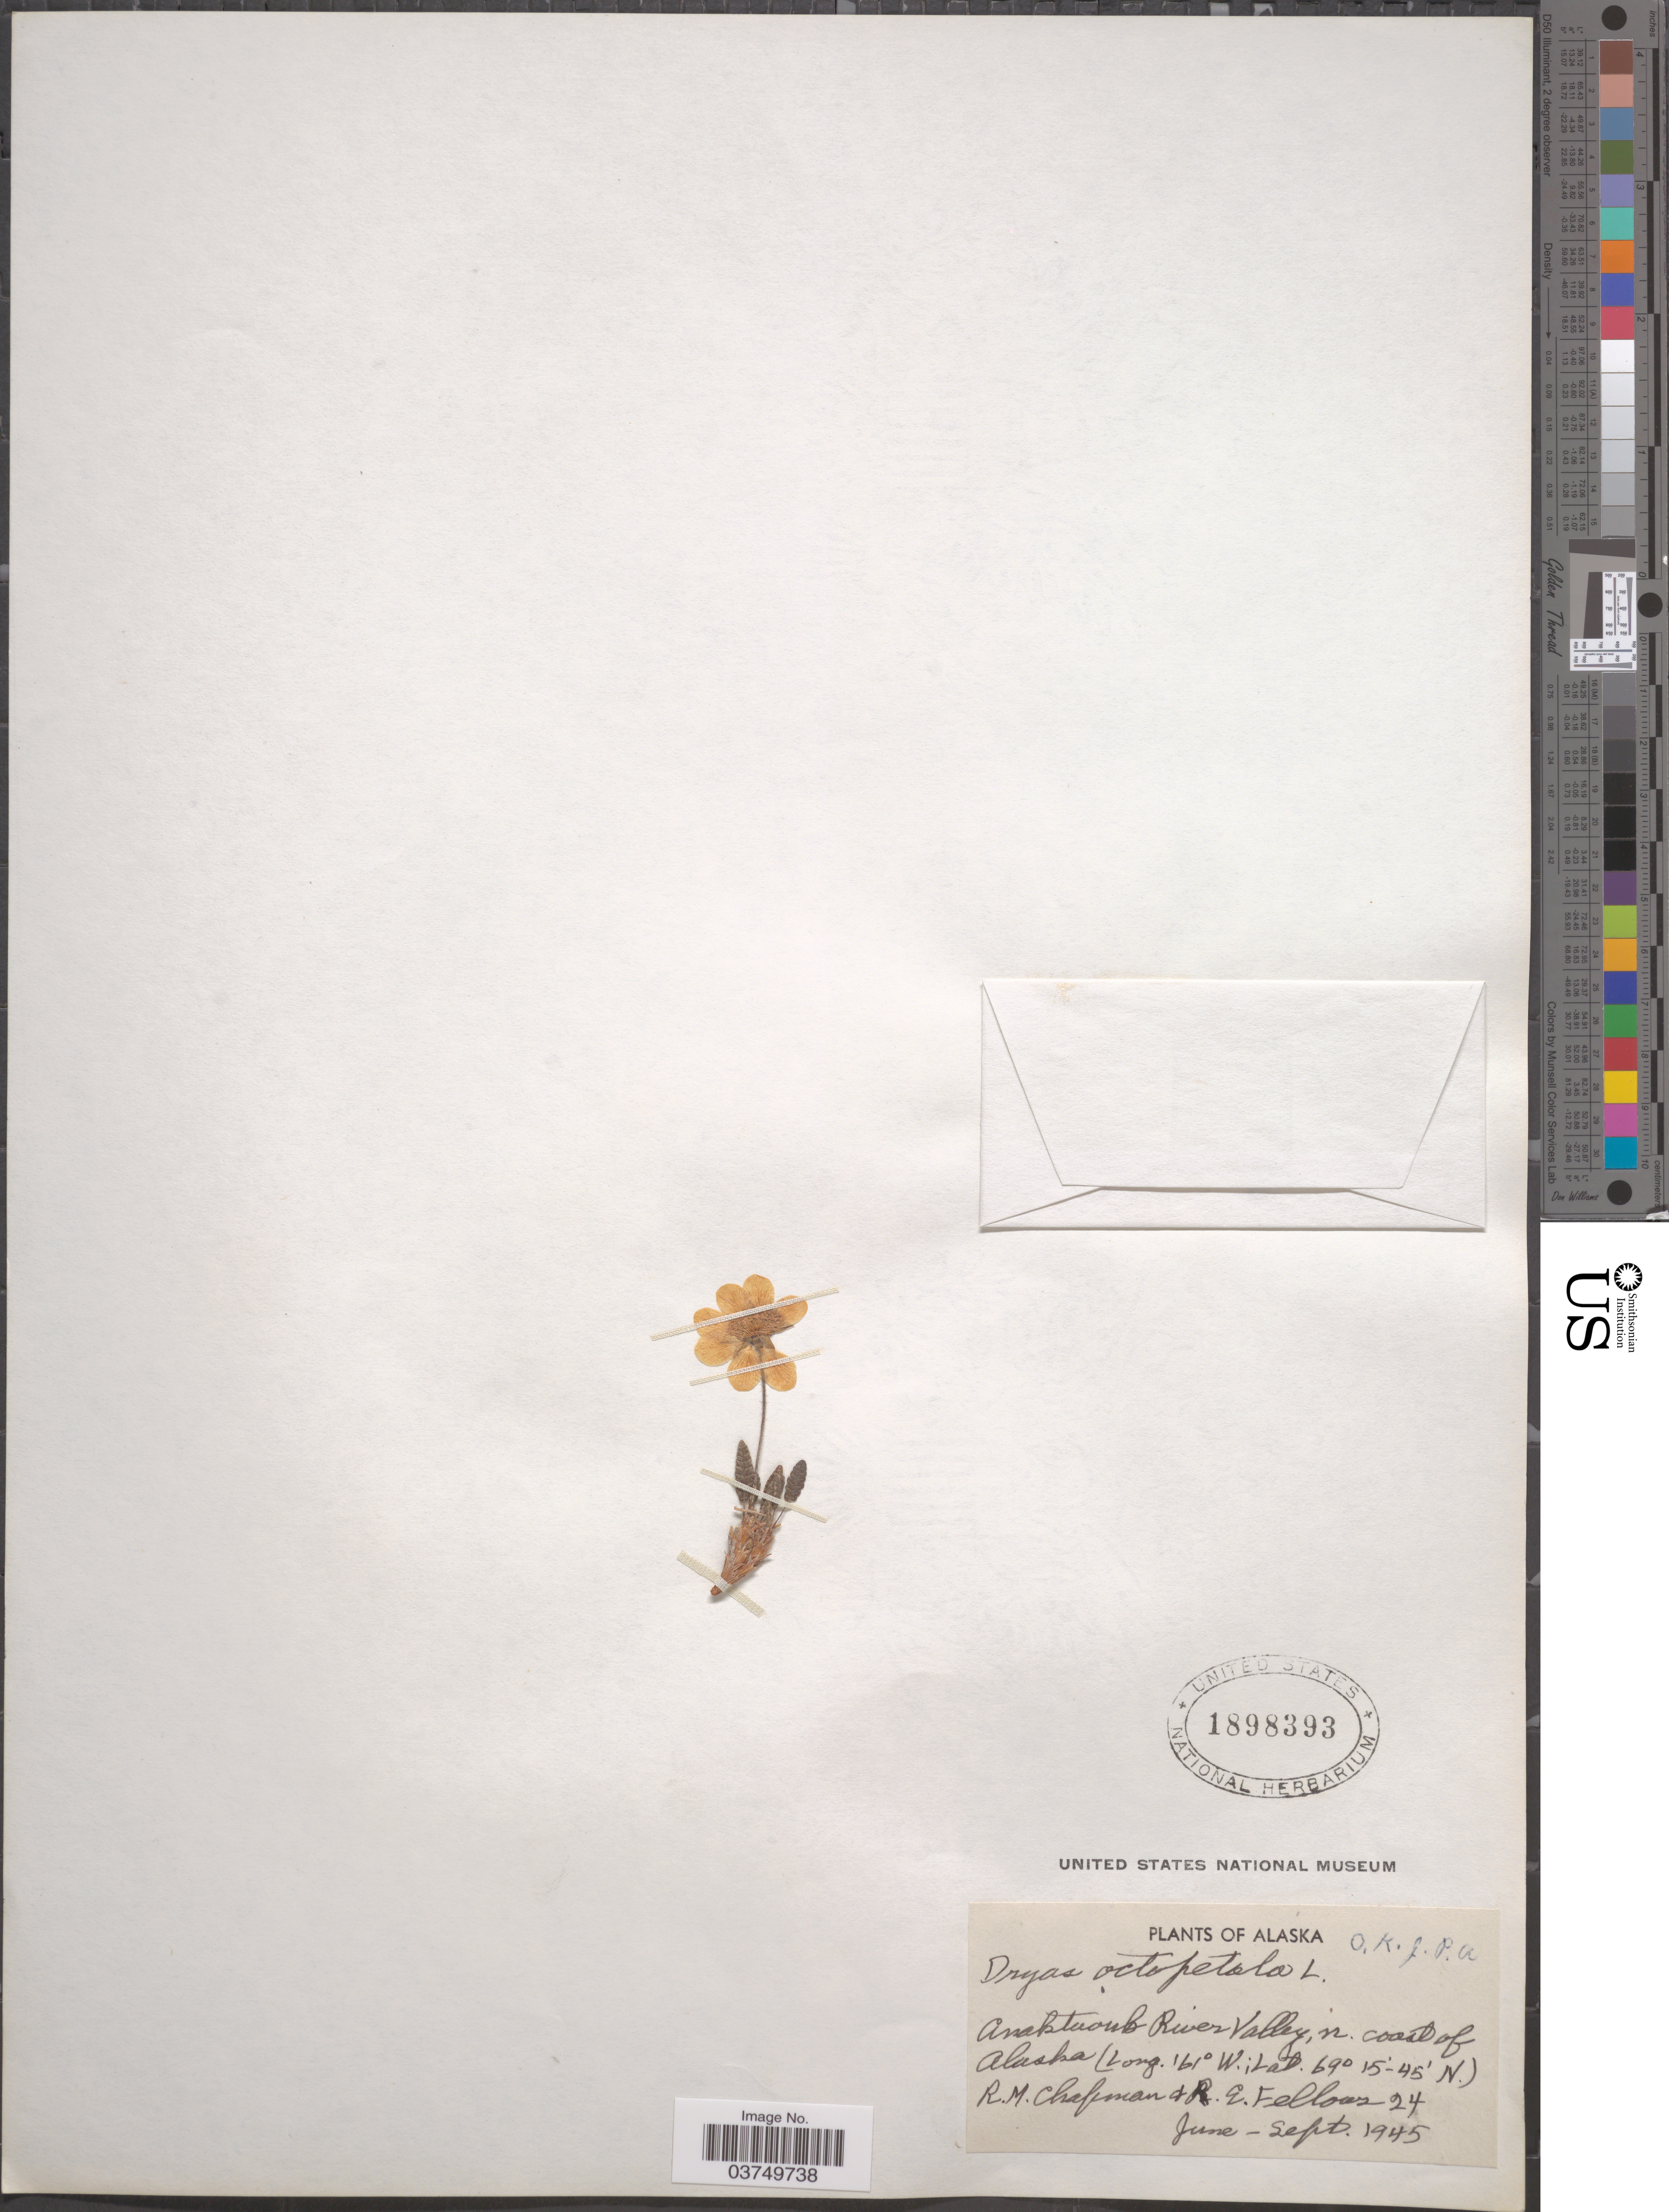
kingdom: Plantae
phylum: Tracheophyta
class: Magnoliopsida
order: Rosales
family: Rosaceae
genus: Dryas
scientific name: Dryas octopetala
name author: L.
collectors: R. M. Chapman & R. Fellows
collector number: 24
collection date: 1945-06/1945-09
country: United States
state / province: Alaska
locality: Anaktuvuk River Valley, n. coast of Alaska.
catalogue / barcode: US 1898393